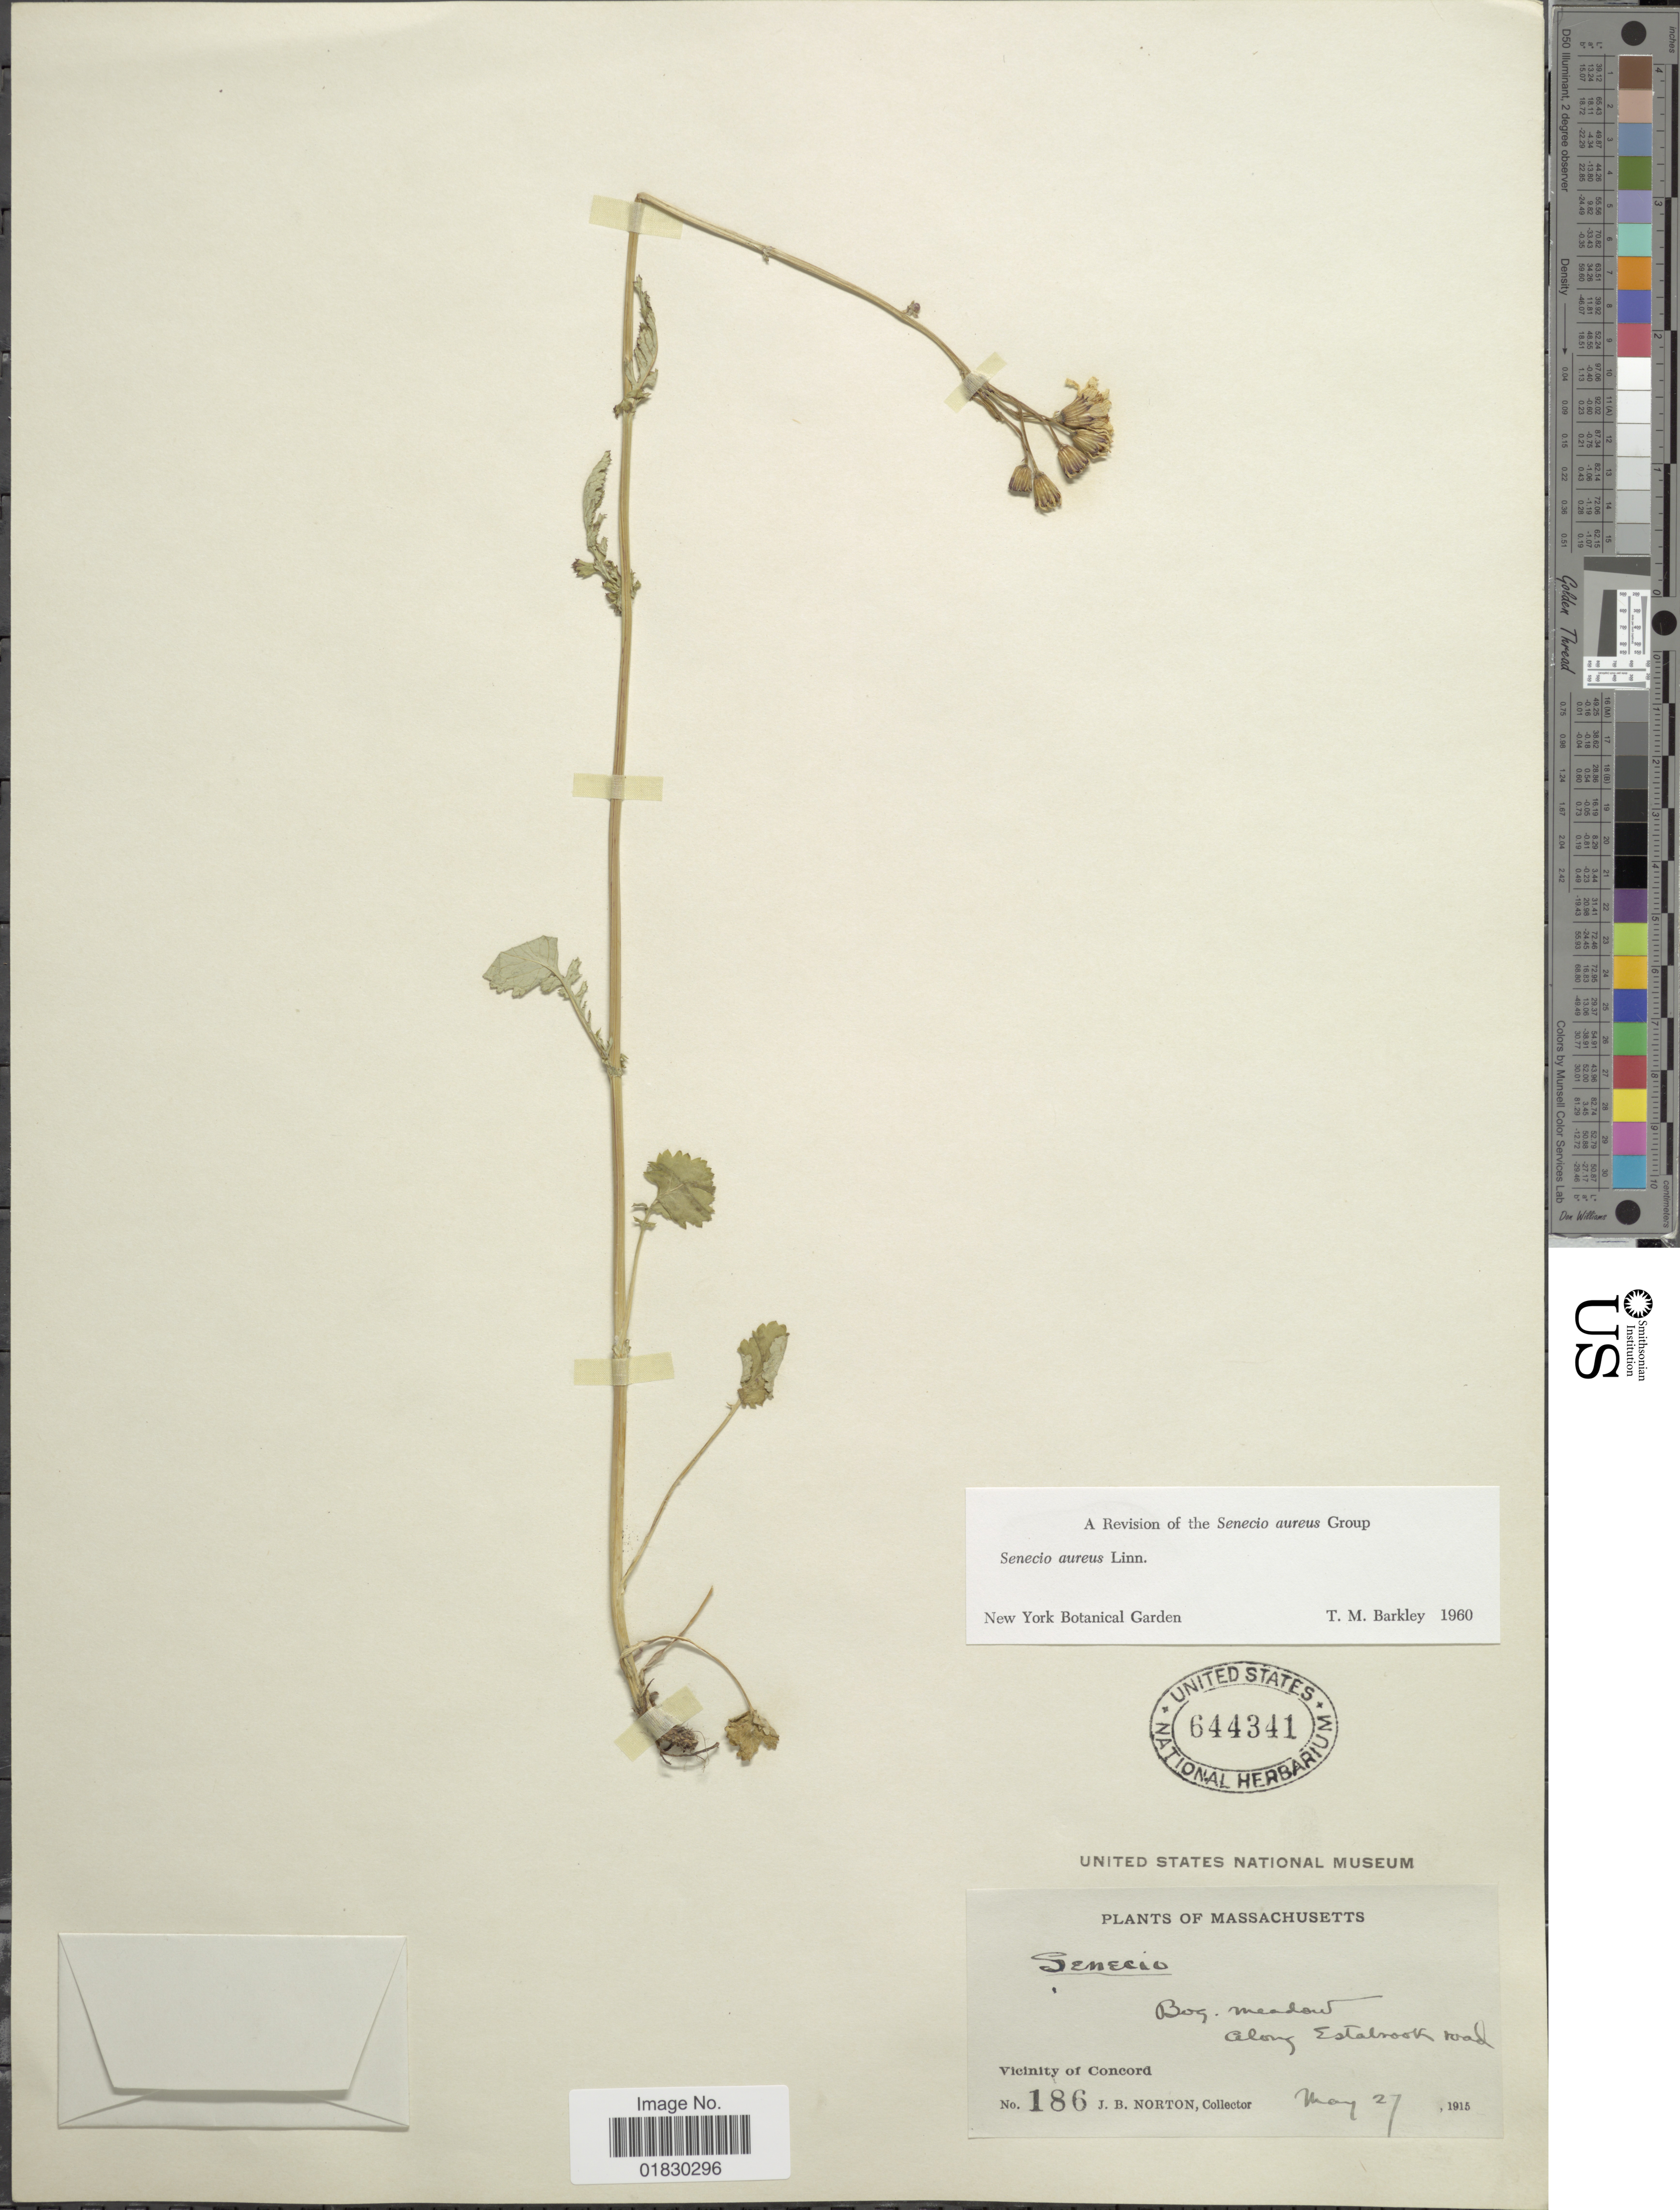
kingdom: Plantae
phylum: Tracheophyta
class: Magnoliopsida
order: Asterales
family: Asteraceae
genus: Packera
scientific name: Packera aurea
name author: (L.) Á. Löve & D. Löve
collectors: J. B. Norton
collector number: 186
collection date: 1915-05-27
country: United States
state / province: Massachusetts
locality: Vicinity of Concord, Along Estabrook road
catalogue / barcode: US 644341